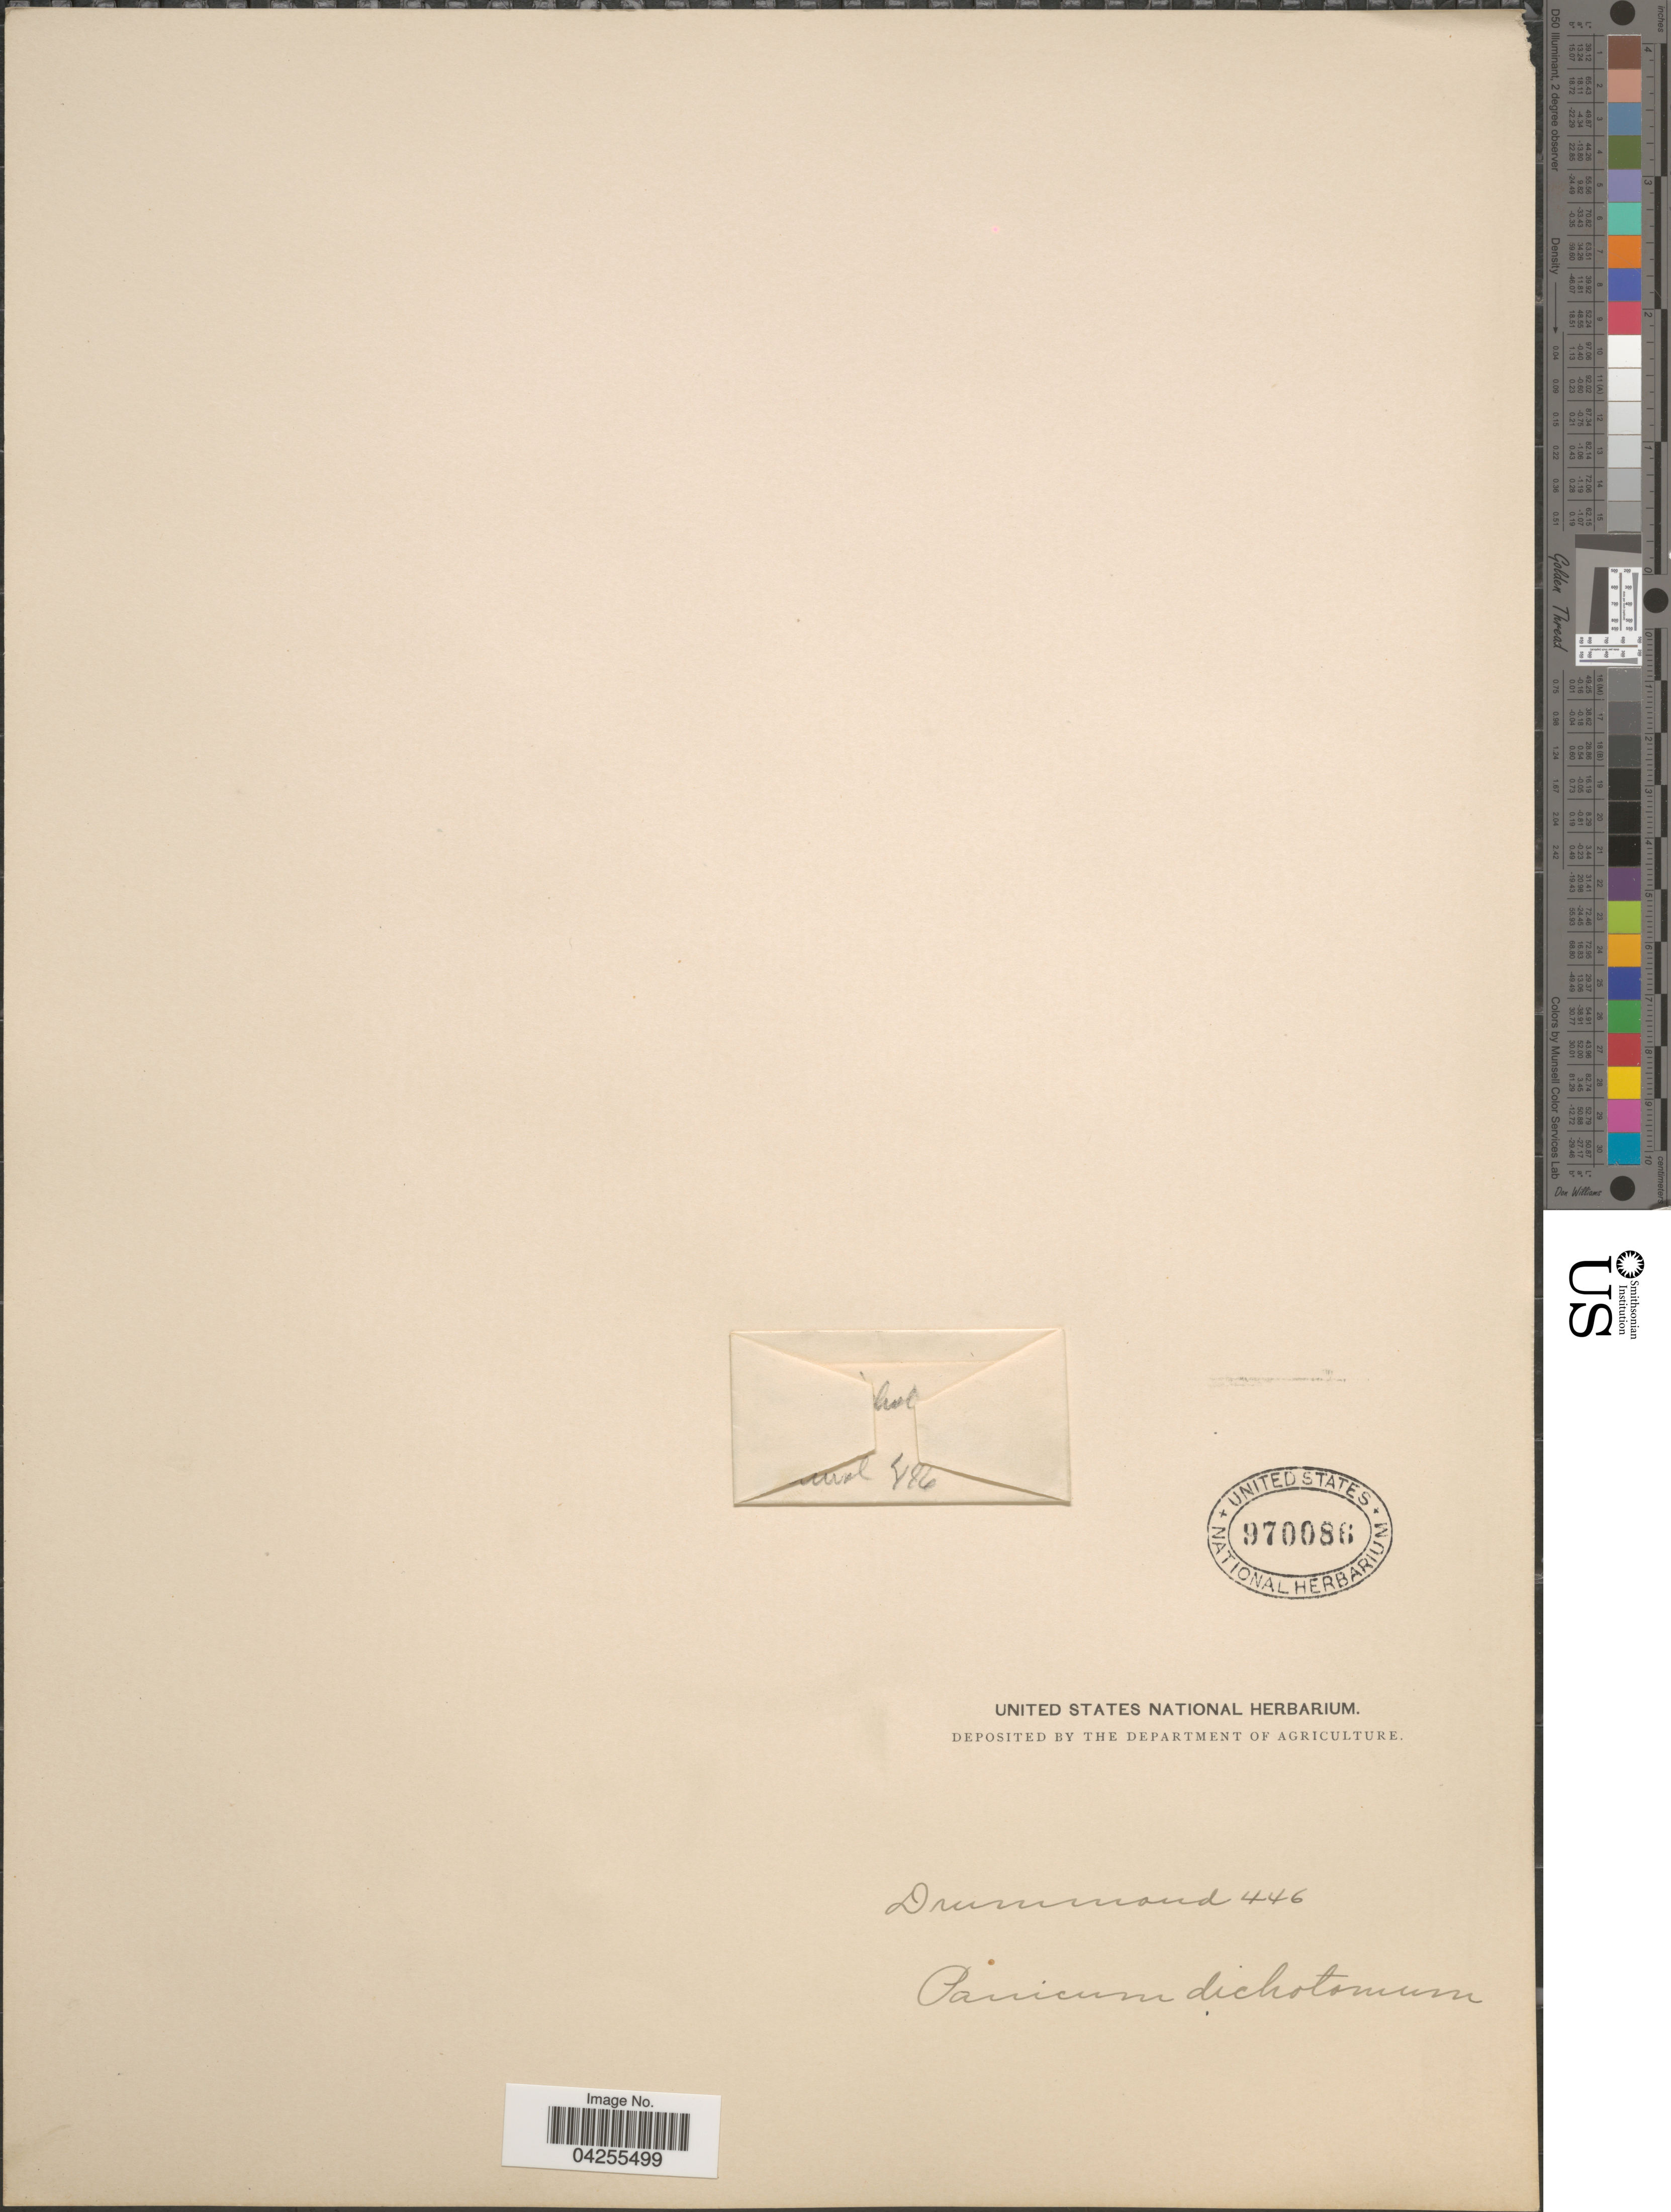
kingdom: Plantae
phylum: Tracheophyta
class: Liliopsida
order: Poales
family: Poaceae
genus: Dichanthelium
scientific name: Dichanthelium dichotomum var. dichotomum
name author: (L.) Gould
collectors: -. Drummond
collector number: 446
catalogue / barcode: US 970086